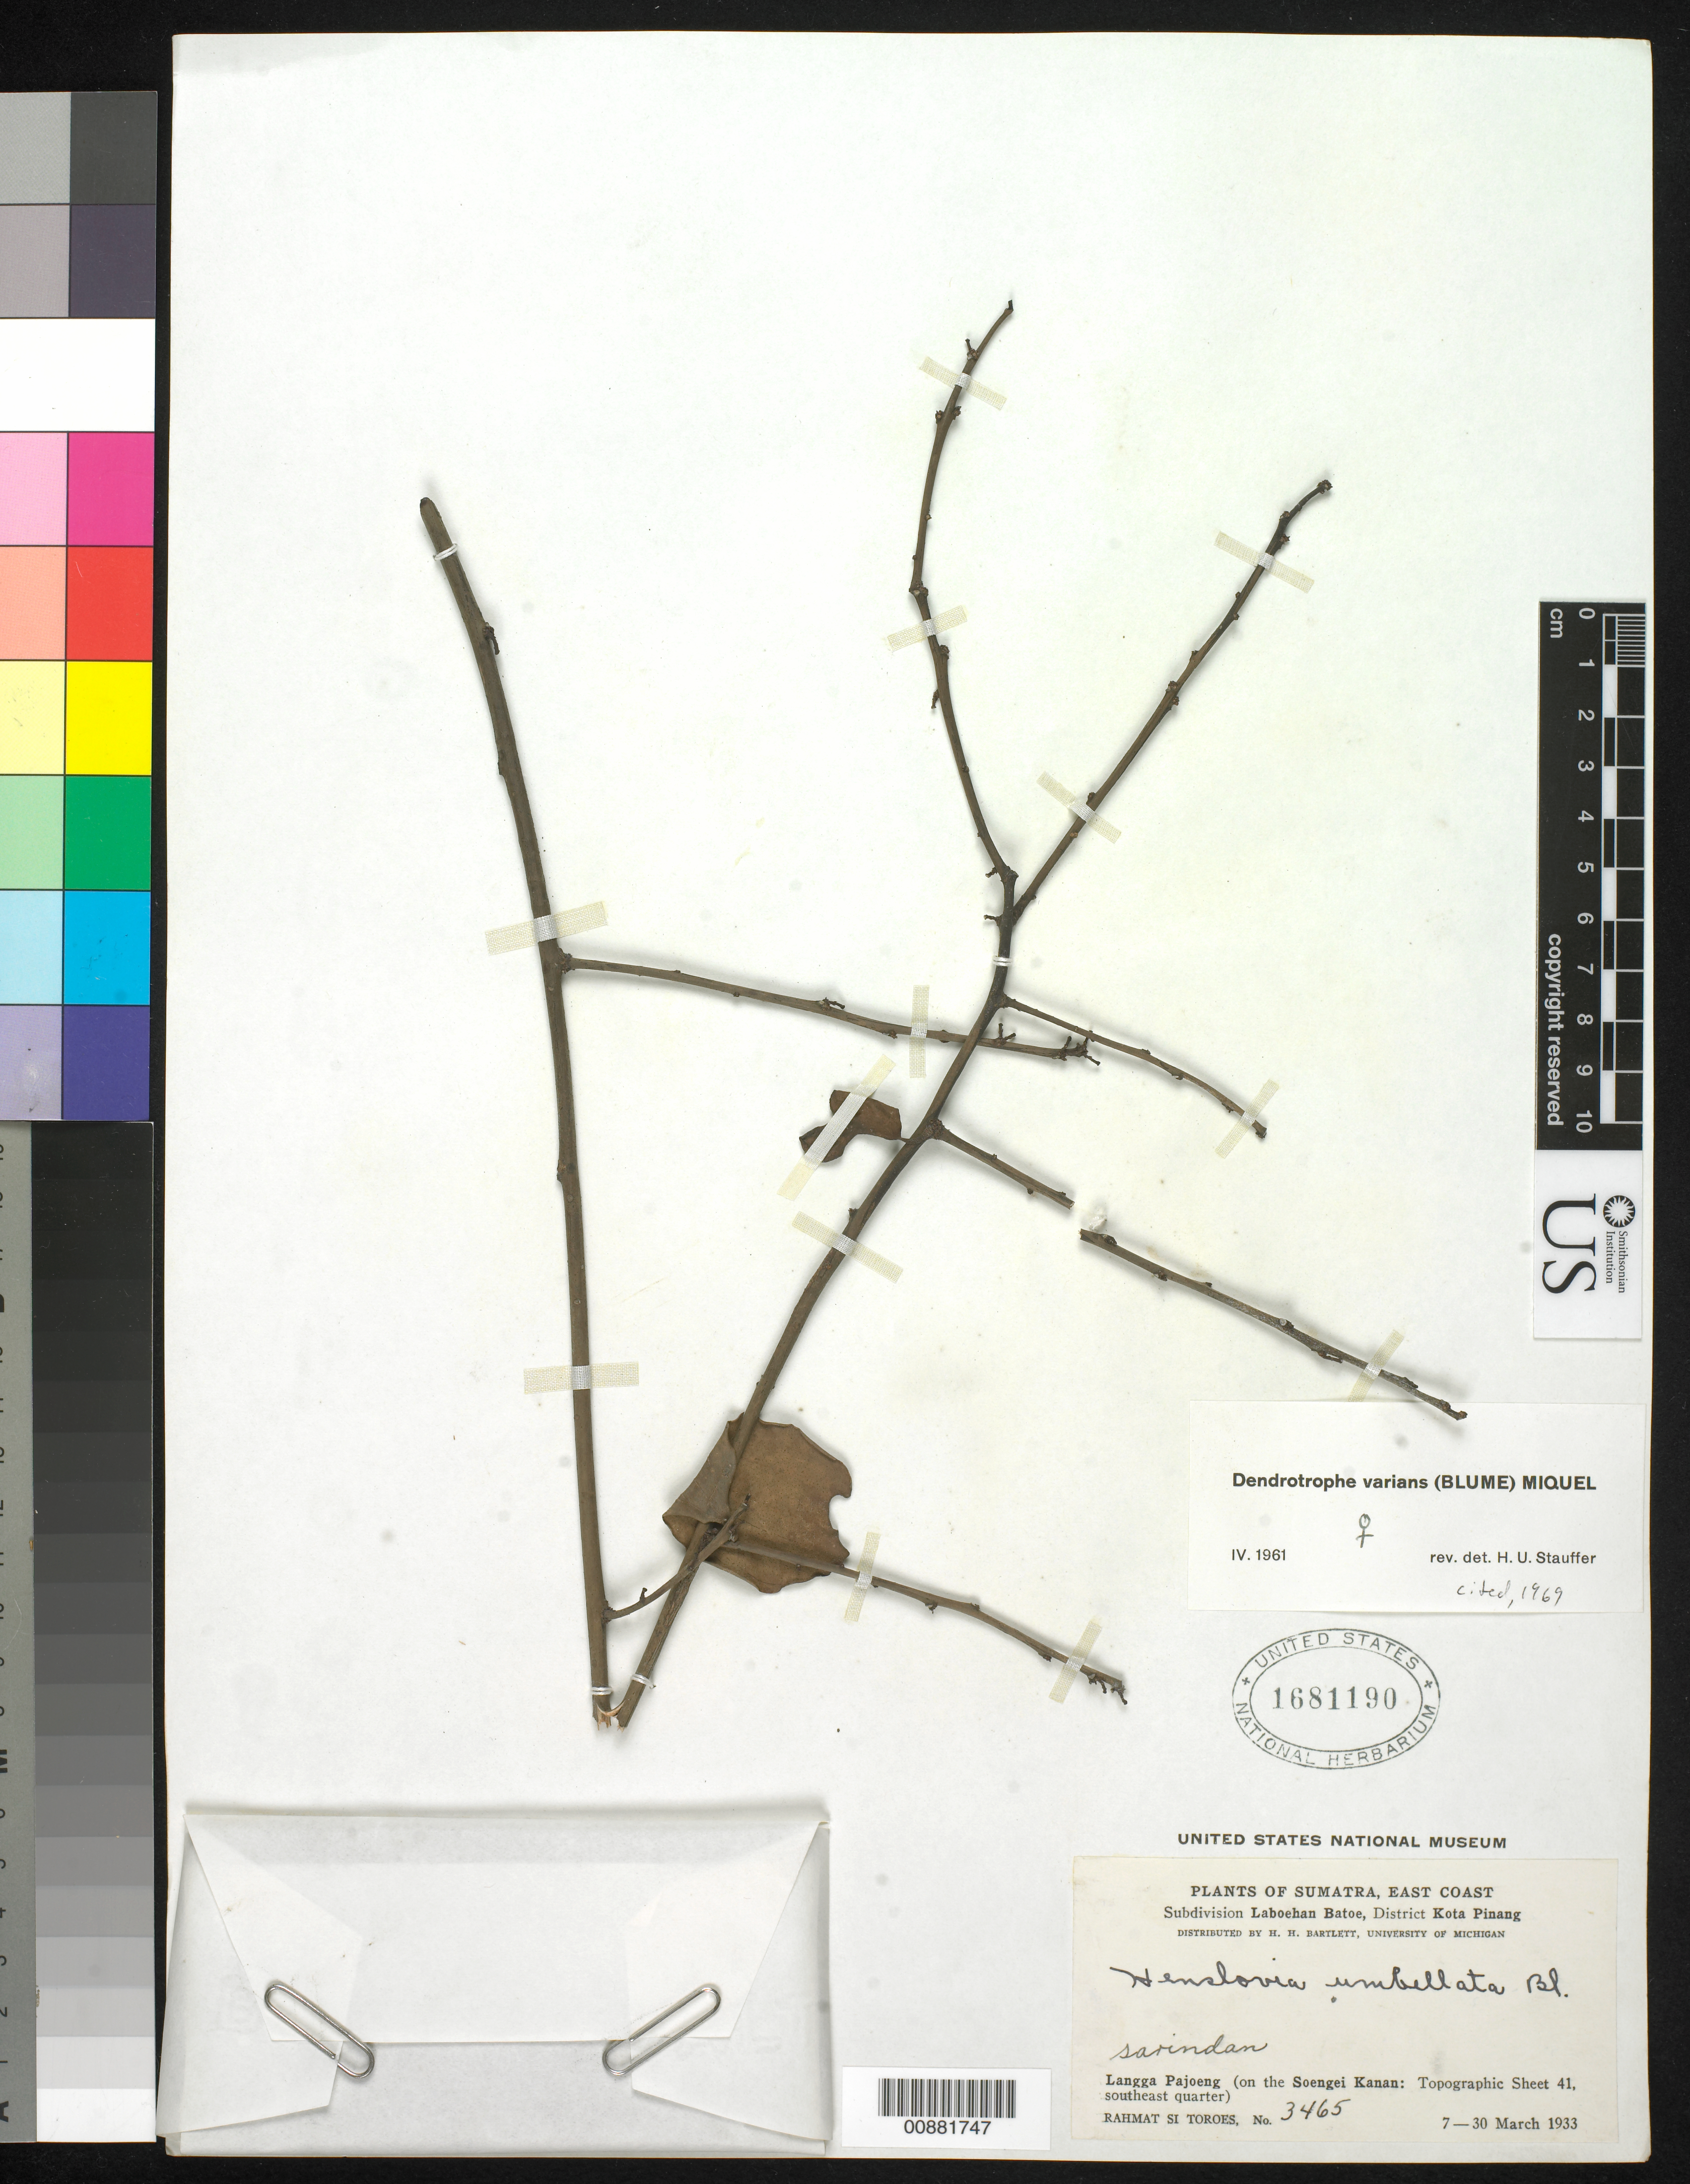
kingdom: Plantae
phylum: Tracheophyta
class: Magnoliopsida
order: Santalales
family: Amphorogynaceae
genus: Dendrotrophe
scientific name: Dendrotrophe varians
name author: (Blume) Miq.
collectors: Rahmat Si Boeea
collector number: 3465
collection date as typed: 07 Mar 1933 to 30 Mar 1933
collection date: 1933-03-07/1933-03-30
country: Indonesia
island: Sumatra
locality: E Coast, Langga Pajoeng (on the Soengei Kanan)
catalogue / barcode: US 1681190